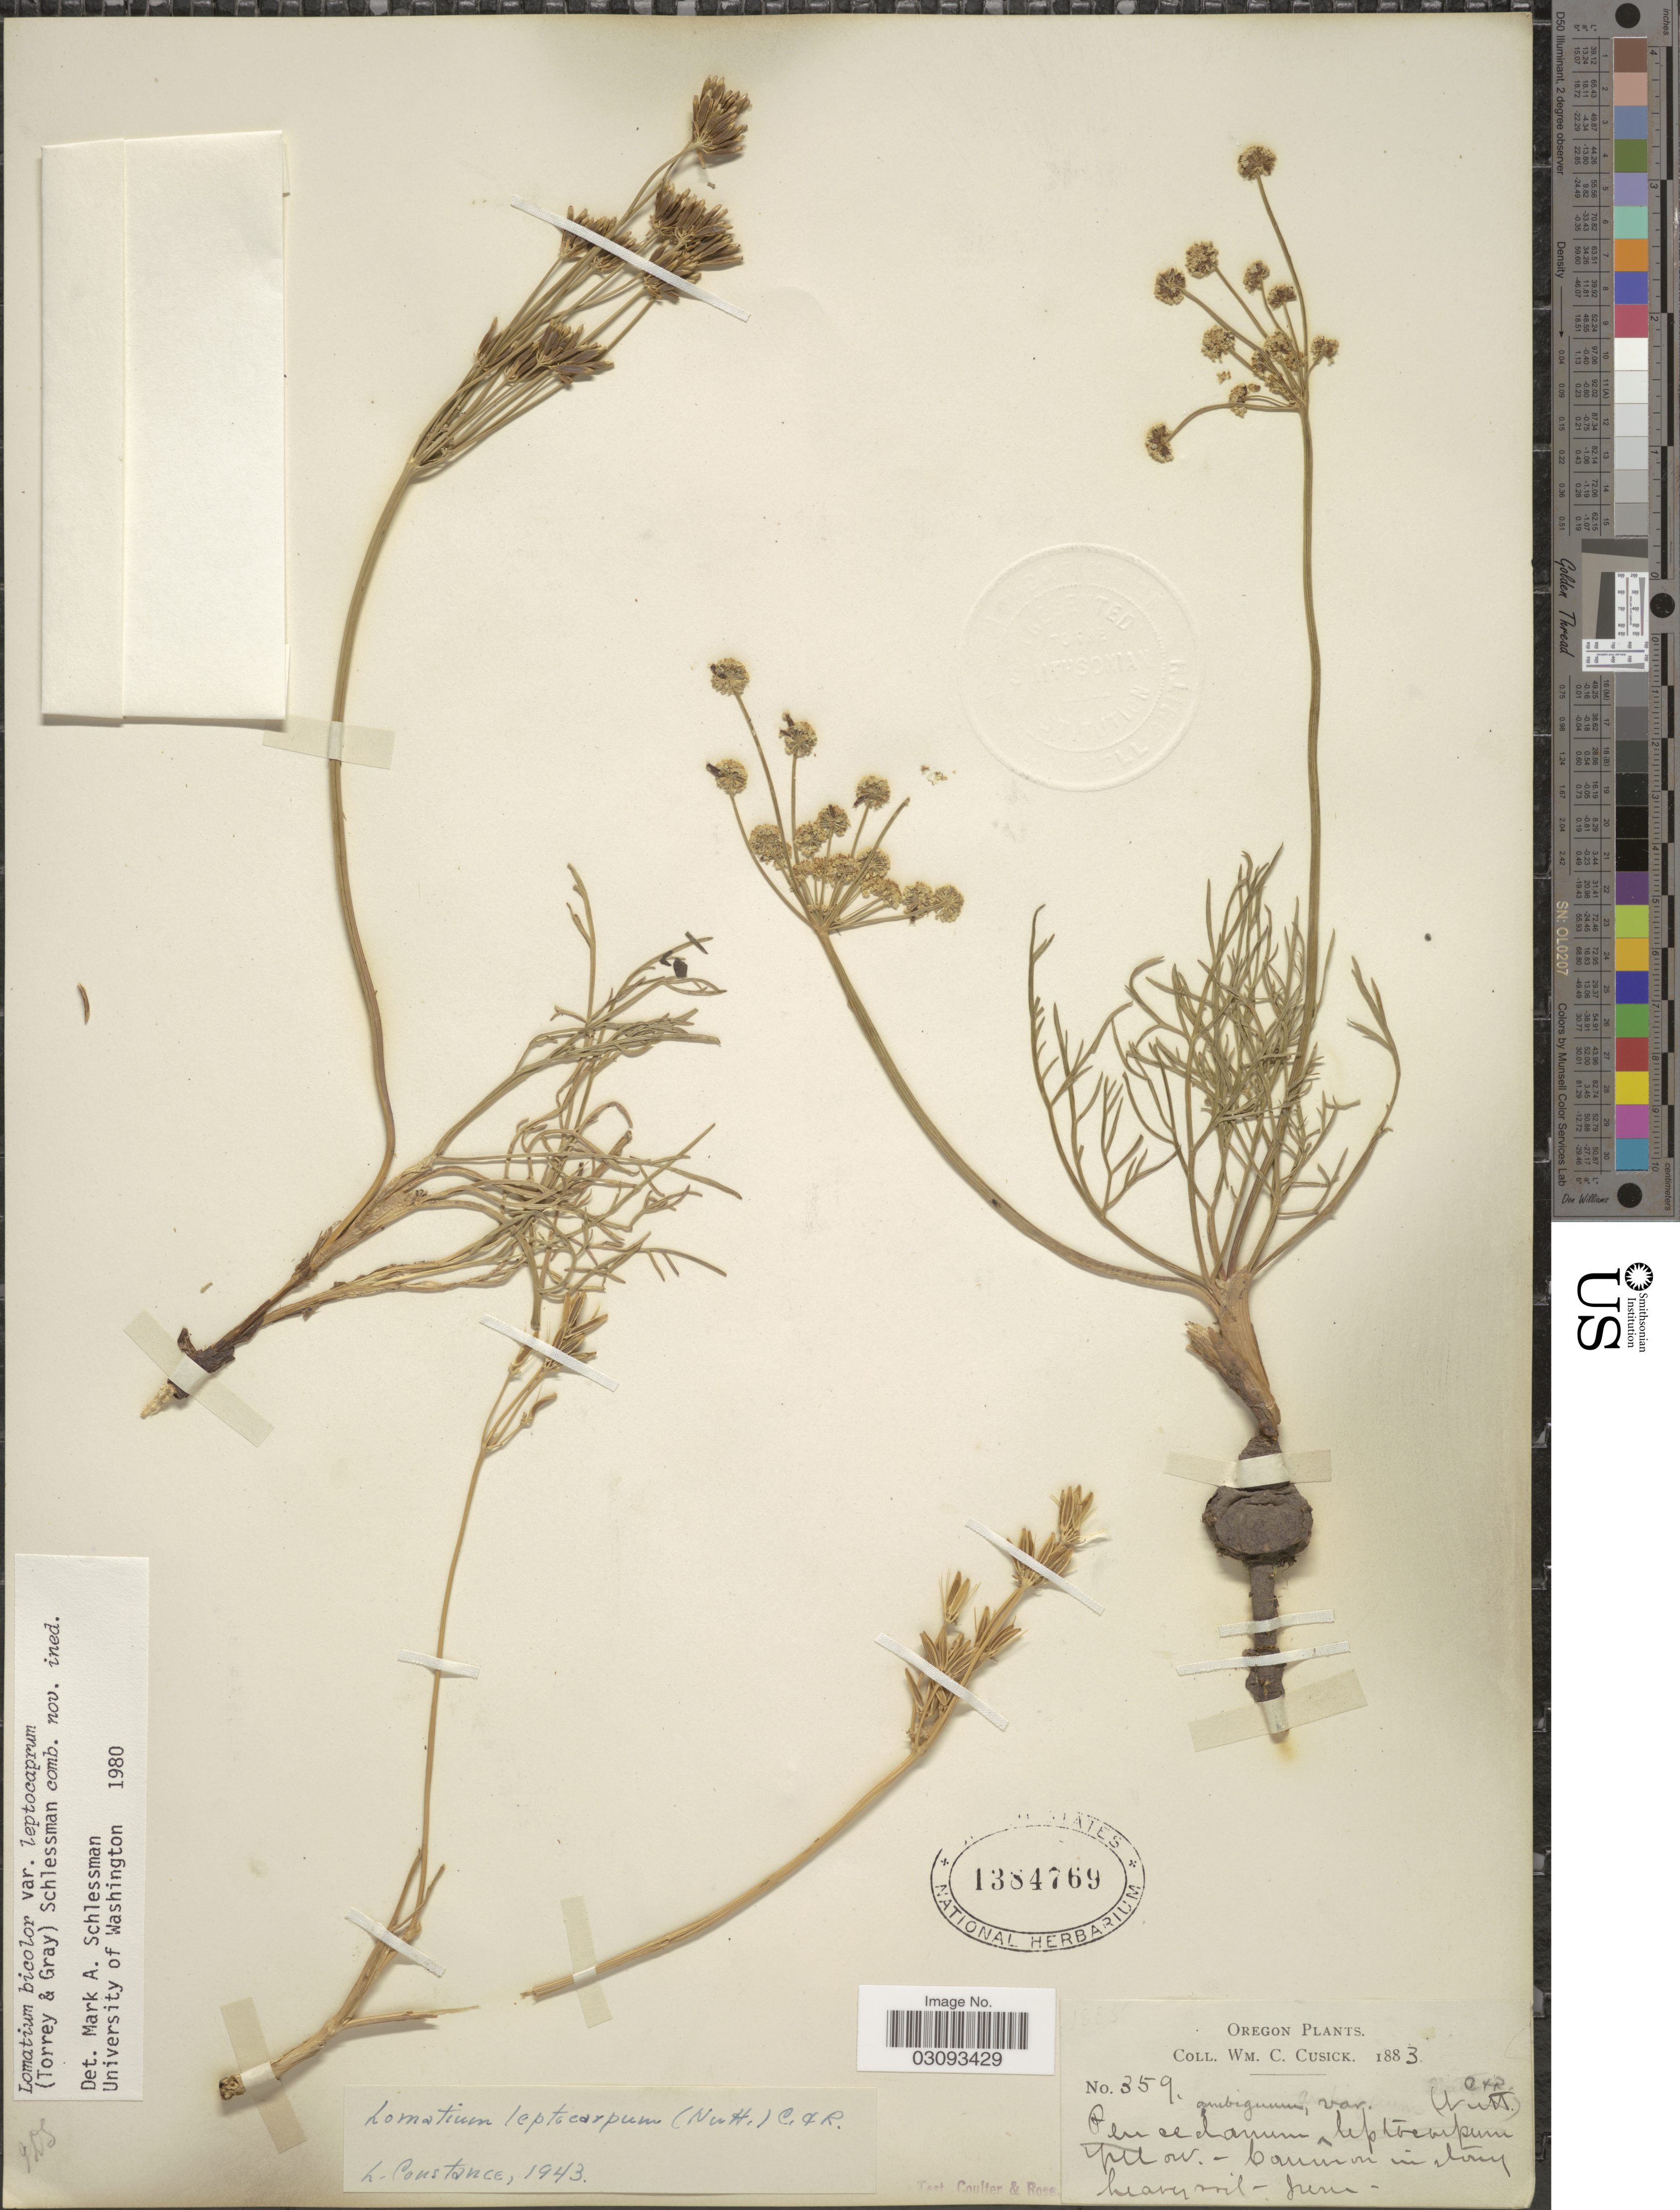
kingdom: Plantae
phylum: Tracheophyta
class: Magnoliopsida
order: Apiales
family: Apiaceae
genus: Lomatium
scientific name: Lomatium bicolor var. leptocarpum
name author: (Torr. & A. Gray) Schlessman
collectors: W. C. Cusick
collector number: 359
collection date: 1883-06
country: United States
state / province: Oregon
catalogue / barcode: US 1384769